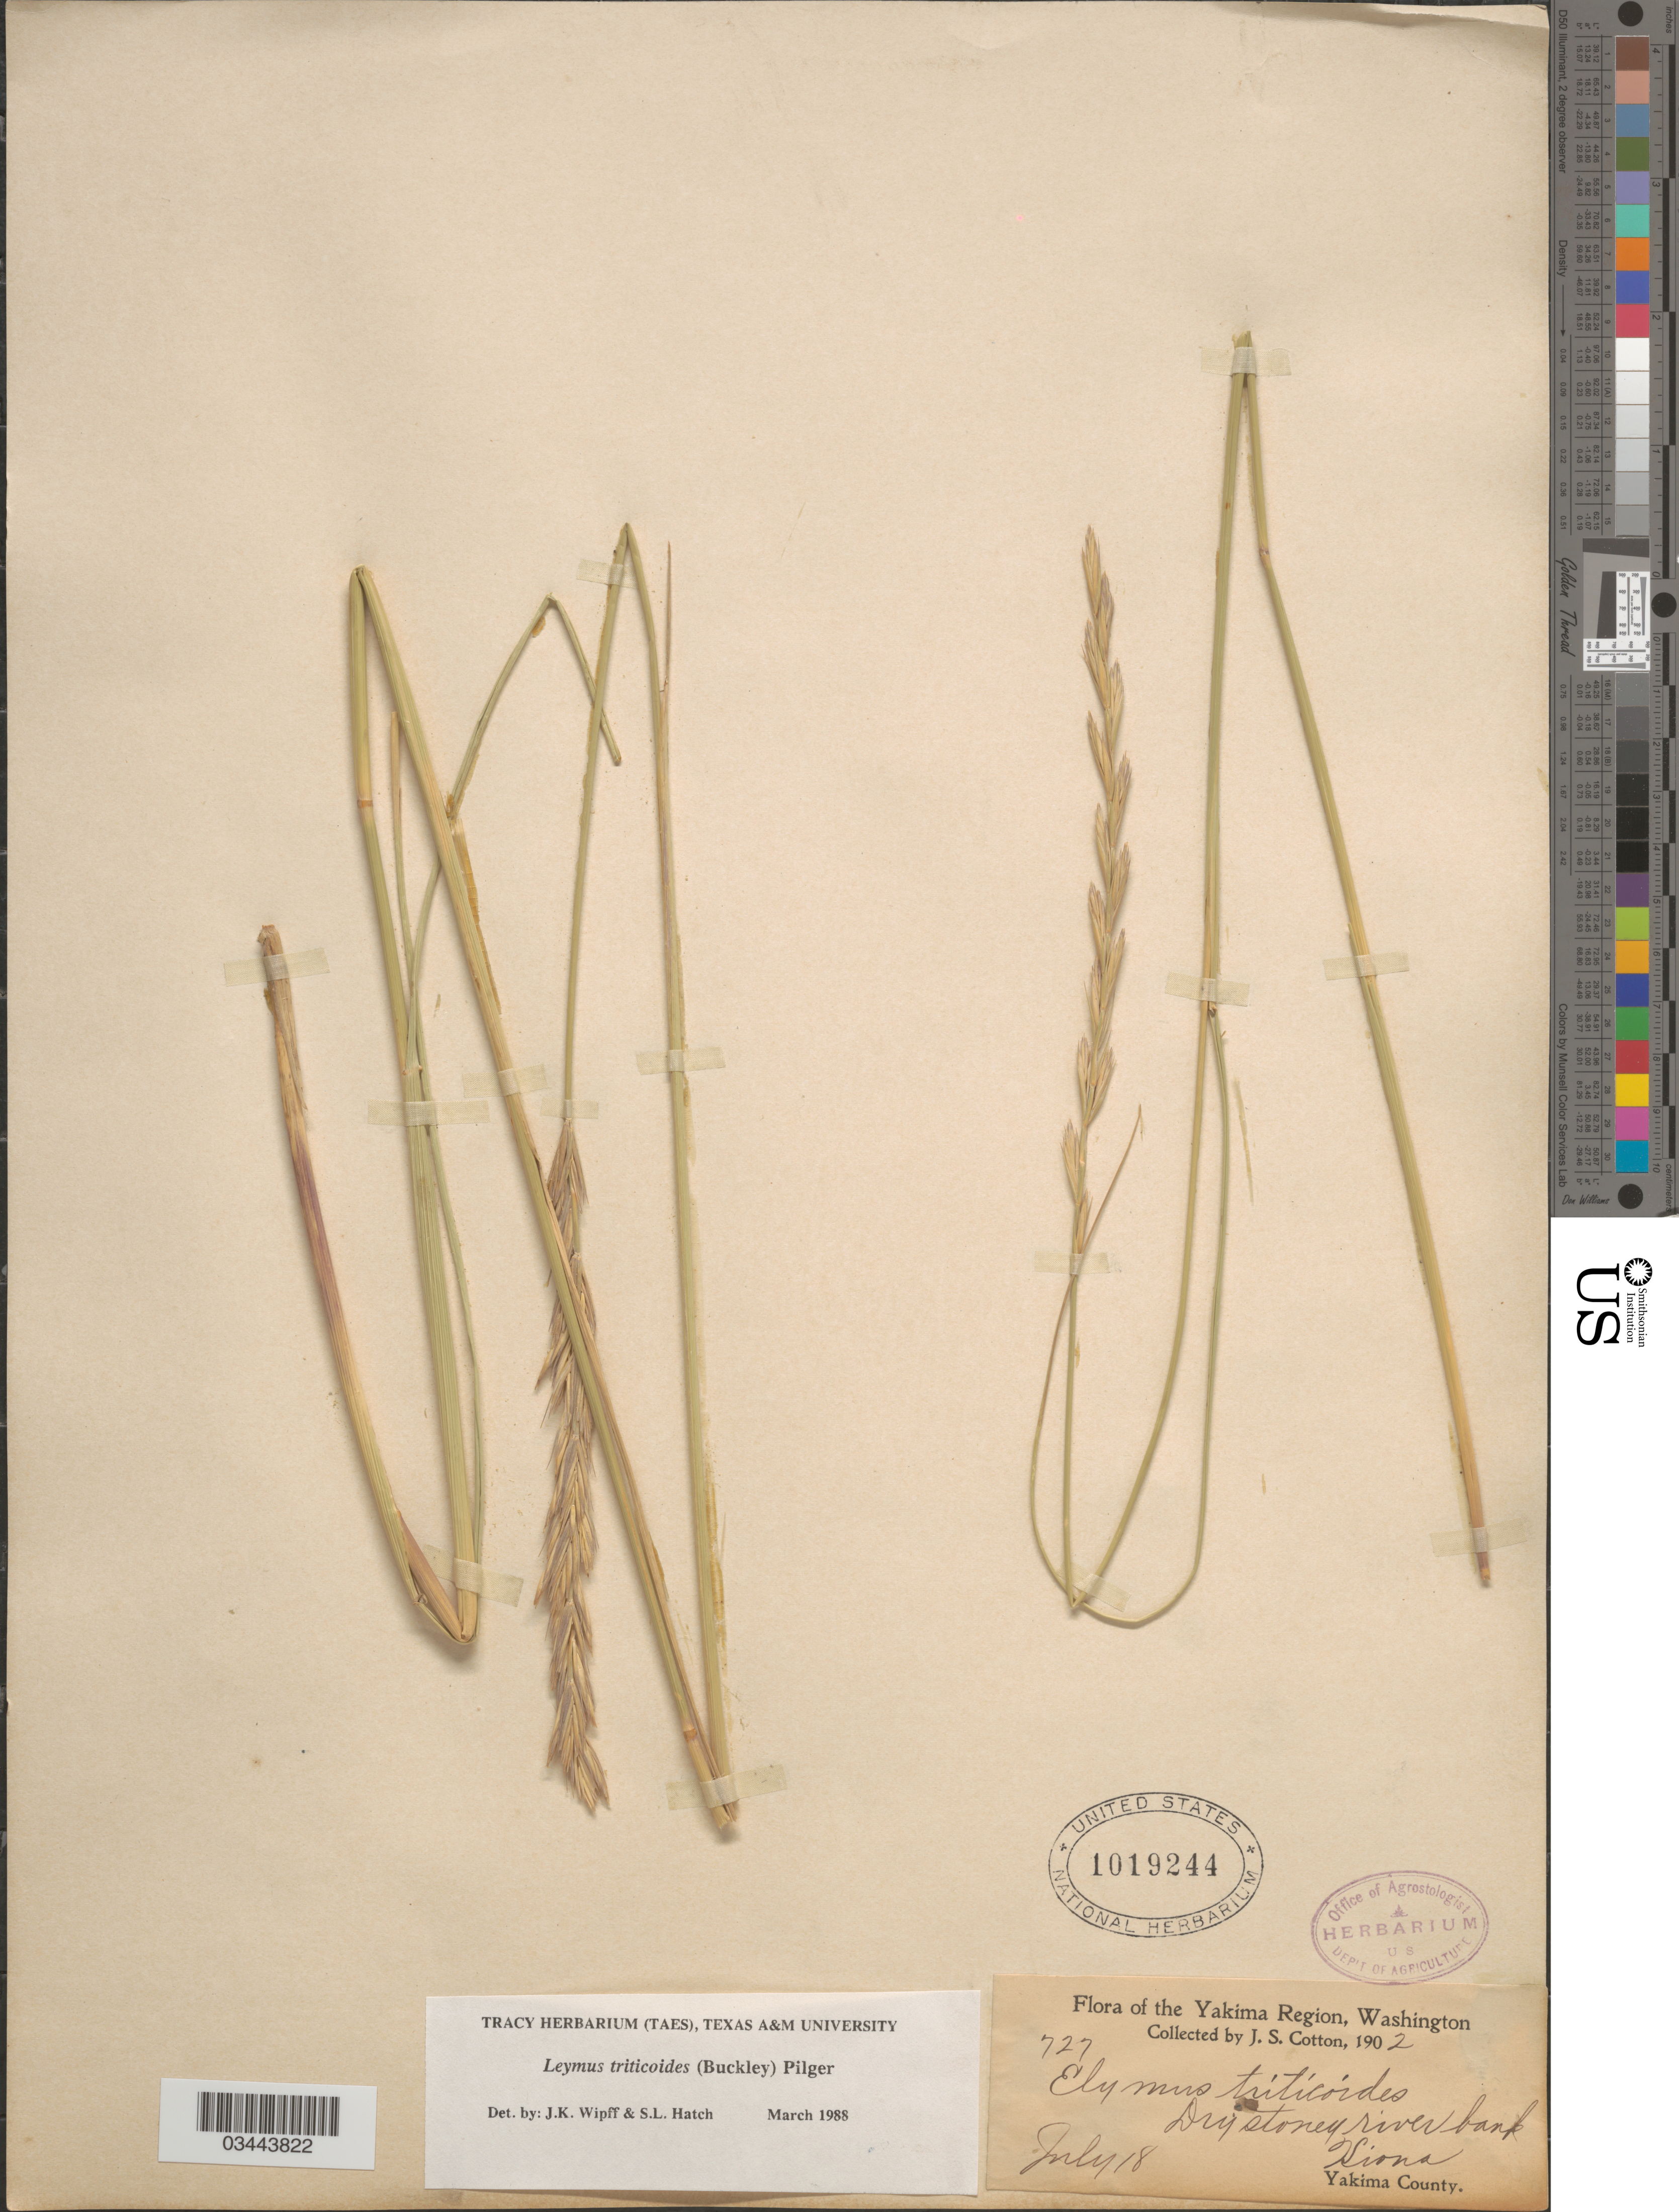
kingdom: Plantae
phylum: Tracheophyta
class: Liliopsida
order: Poales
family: Poaceae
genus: Leymus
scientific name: Leymus triticoides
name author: (Buckley) Pilg.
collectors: J. S. Cotton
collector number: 727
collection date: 1902-07-18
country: United States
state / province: Washington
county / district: Yakima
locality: Yakima Region. Dry stoney river bank Kiona. Yakima County.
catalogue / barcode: US 1019244